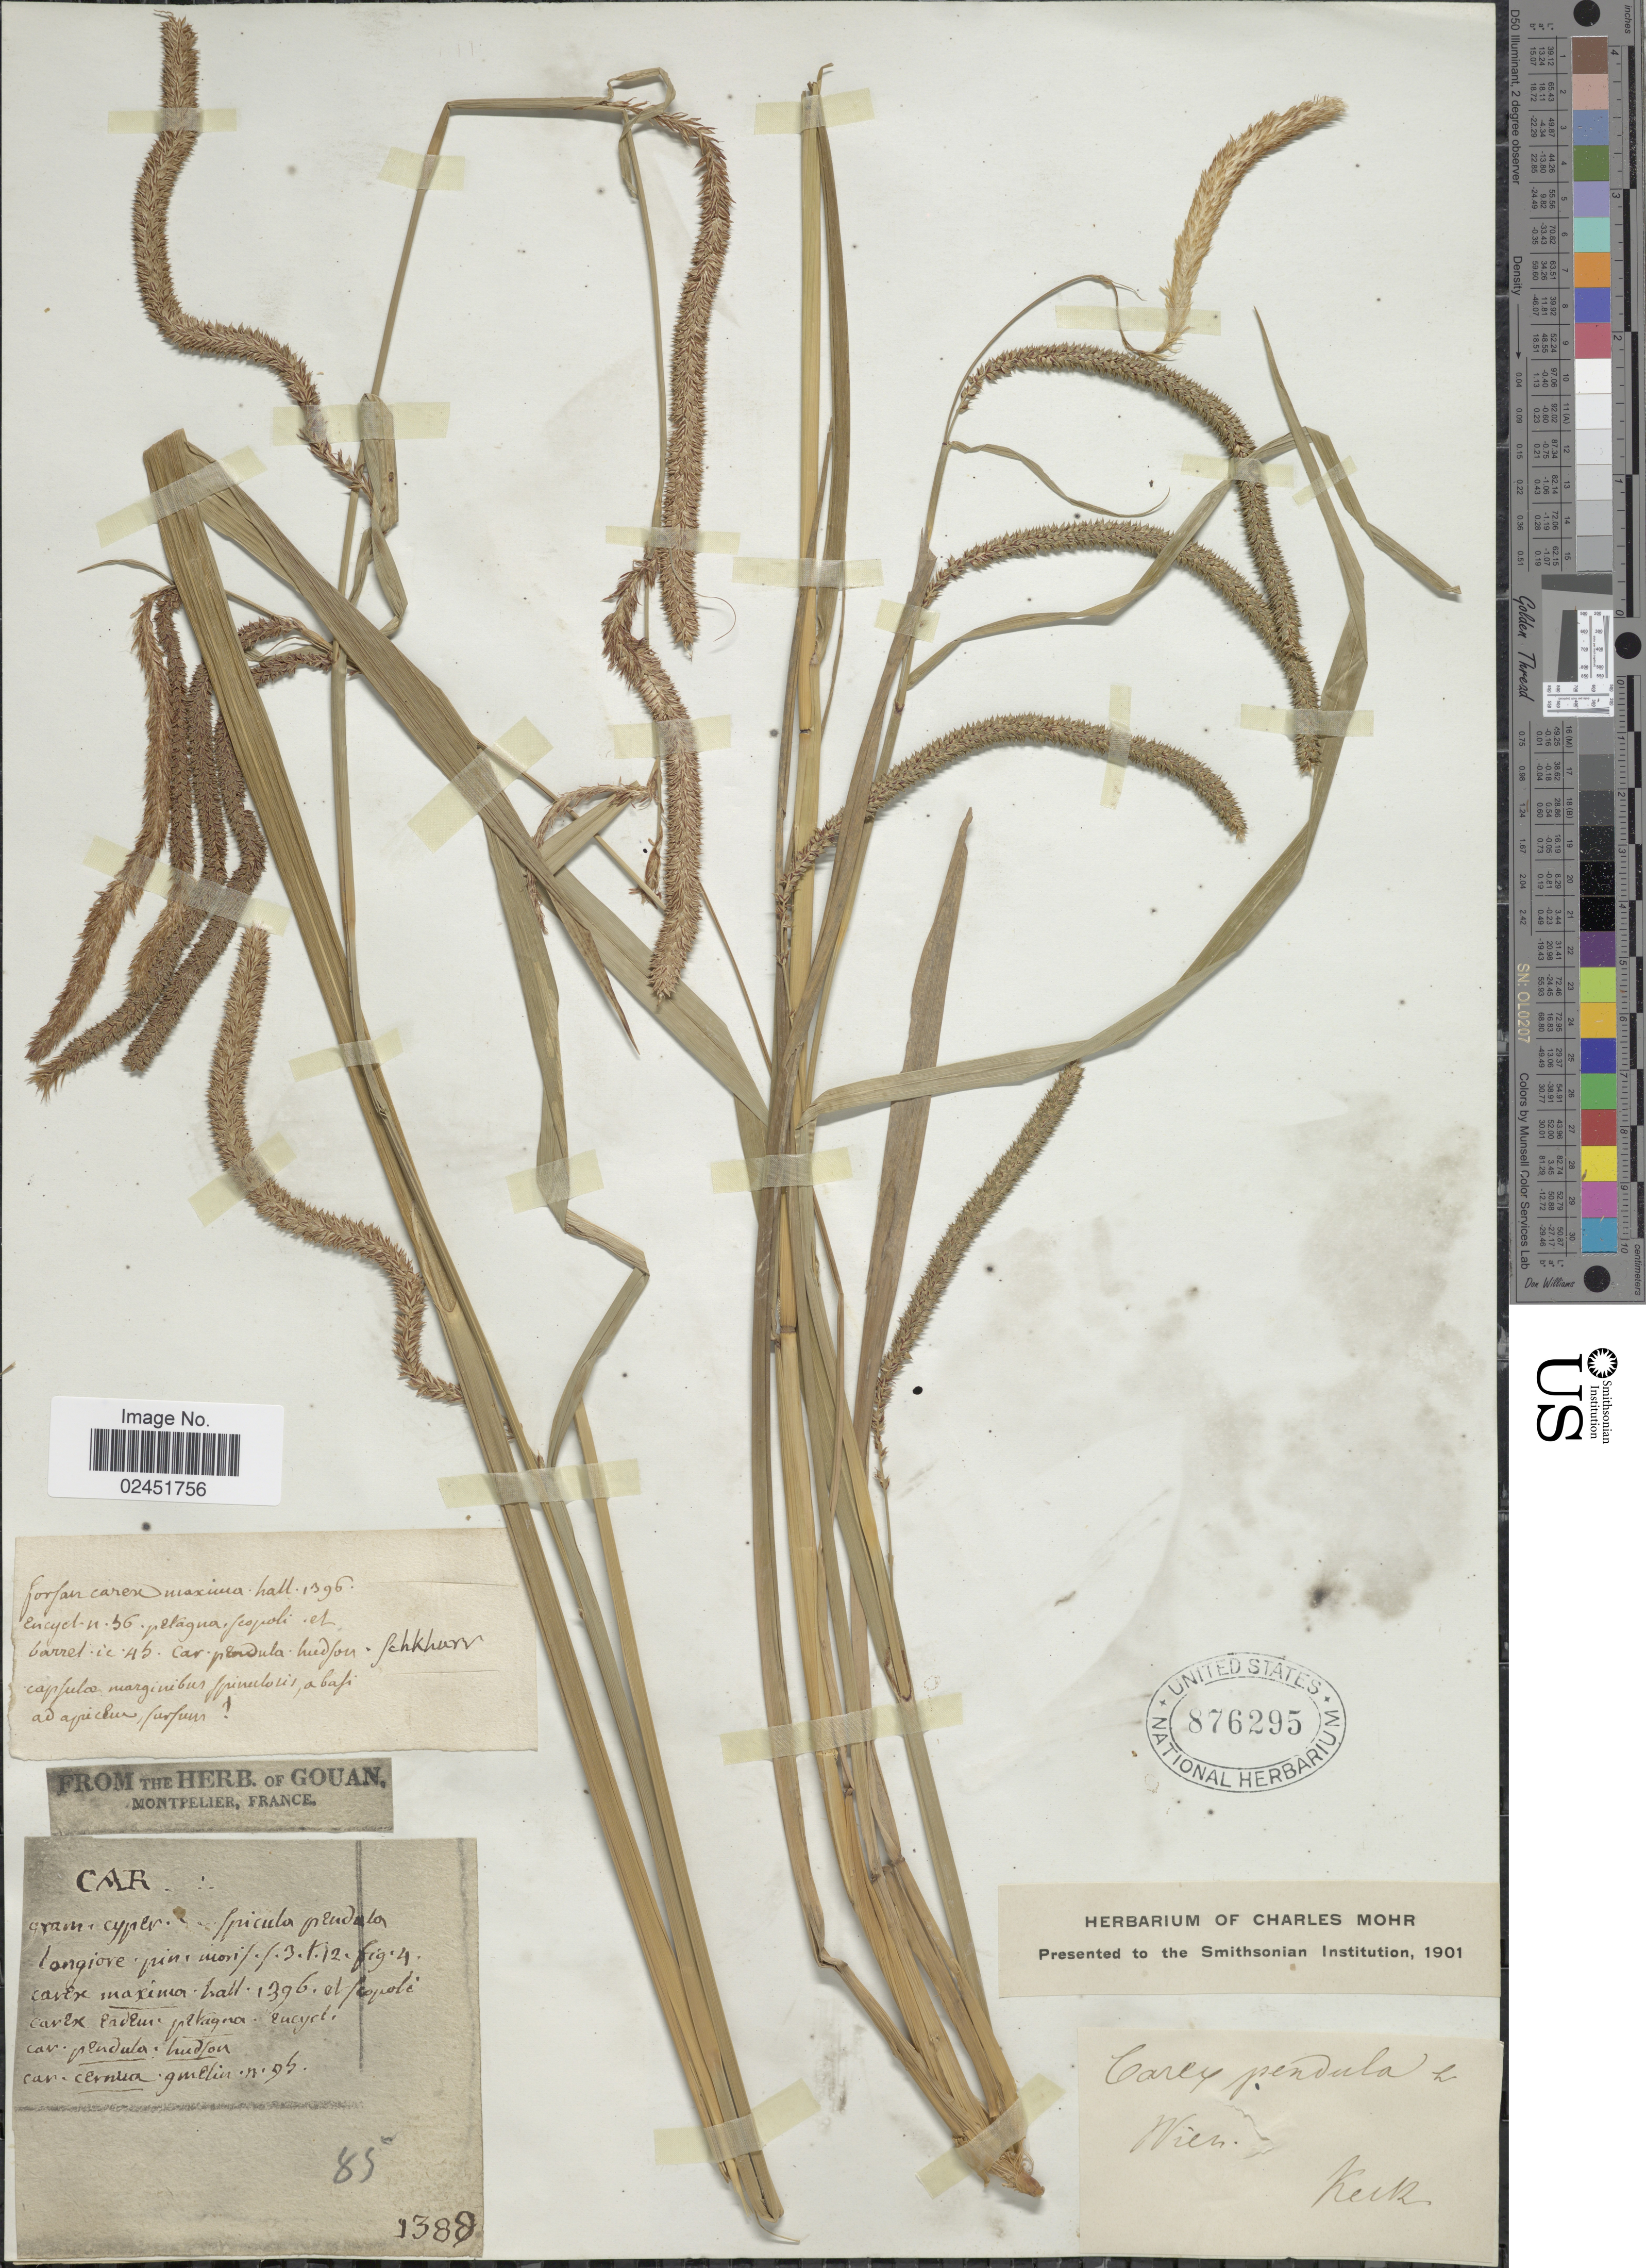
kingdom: Plantae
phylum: Tracheophyta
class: Liliopsida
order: Poales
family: Cyperaceae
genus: Carex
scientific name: Carex pendula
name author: Huds.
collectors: Kuk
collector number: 1388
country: Austria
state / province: Wien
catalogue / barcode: US 876295